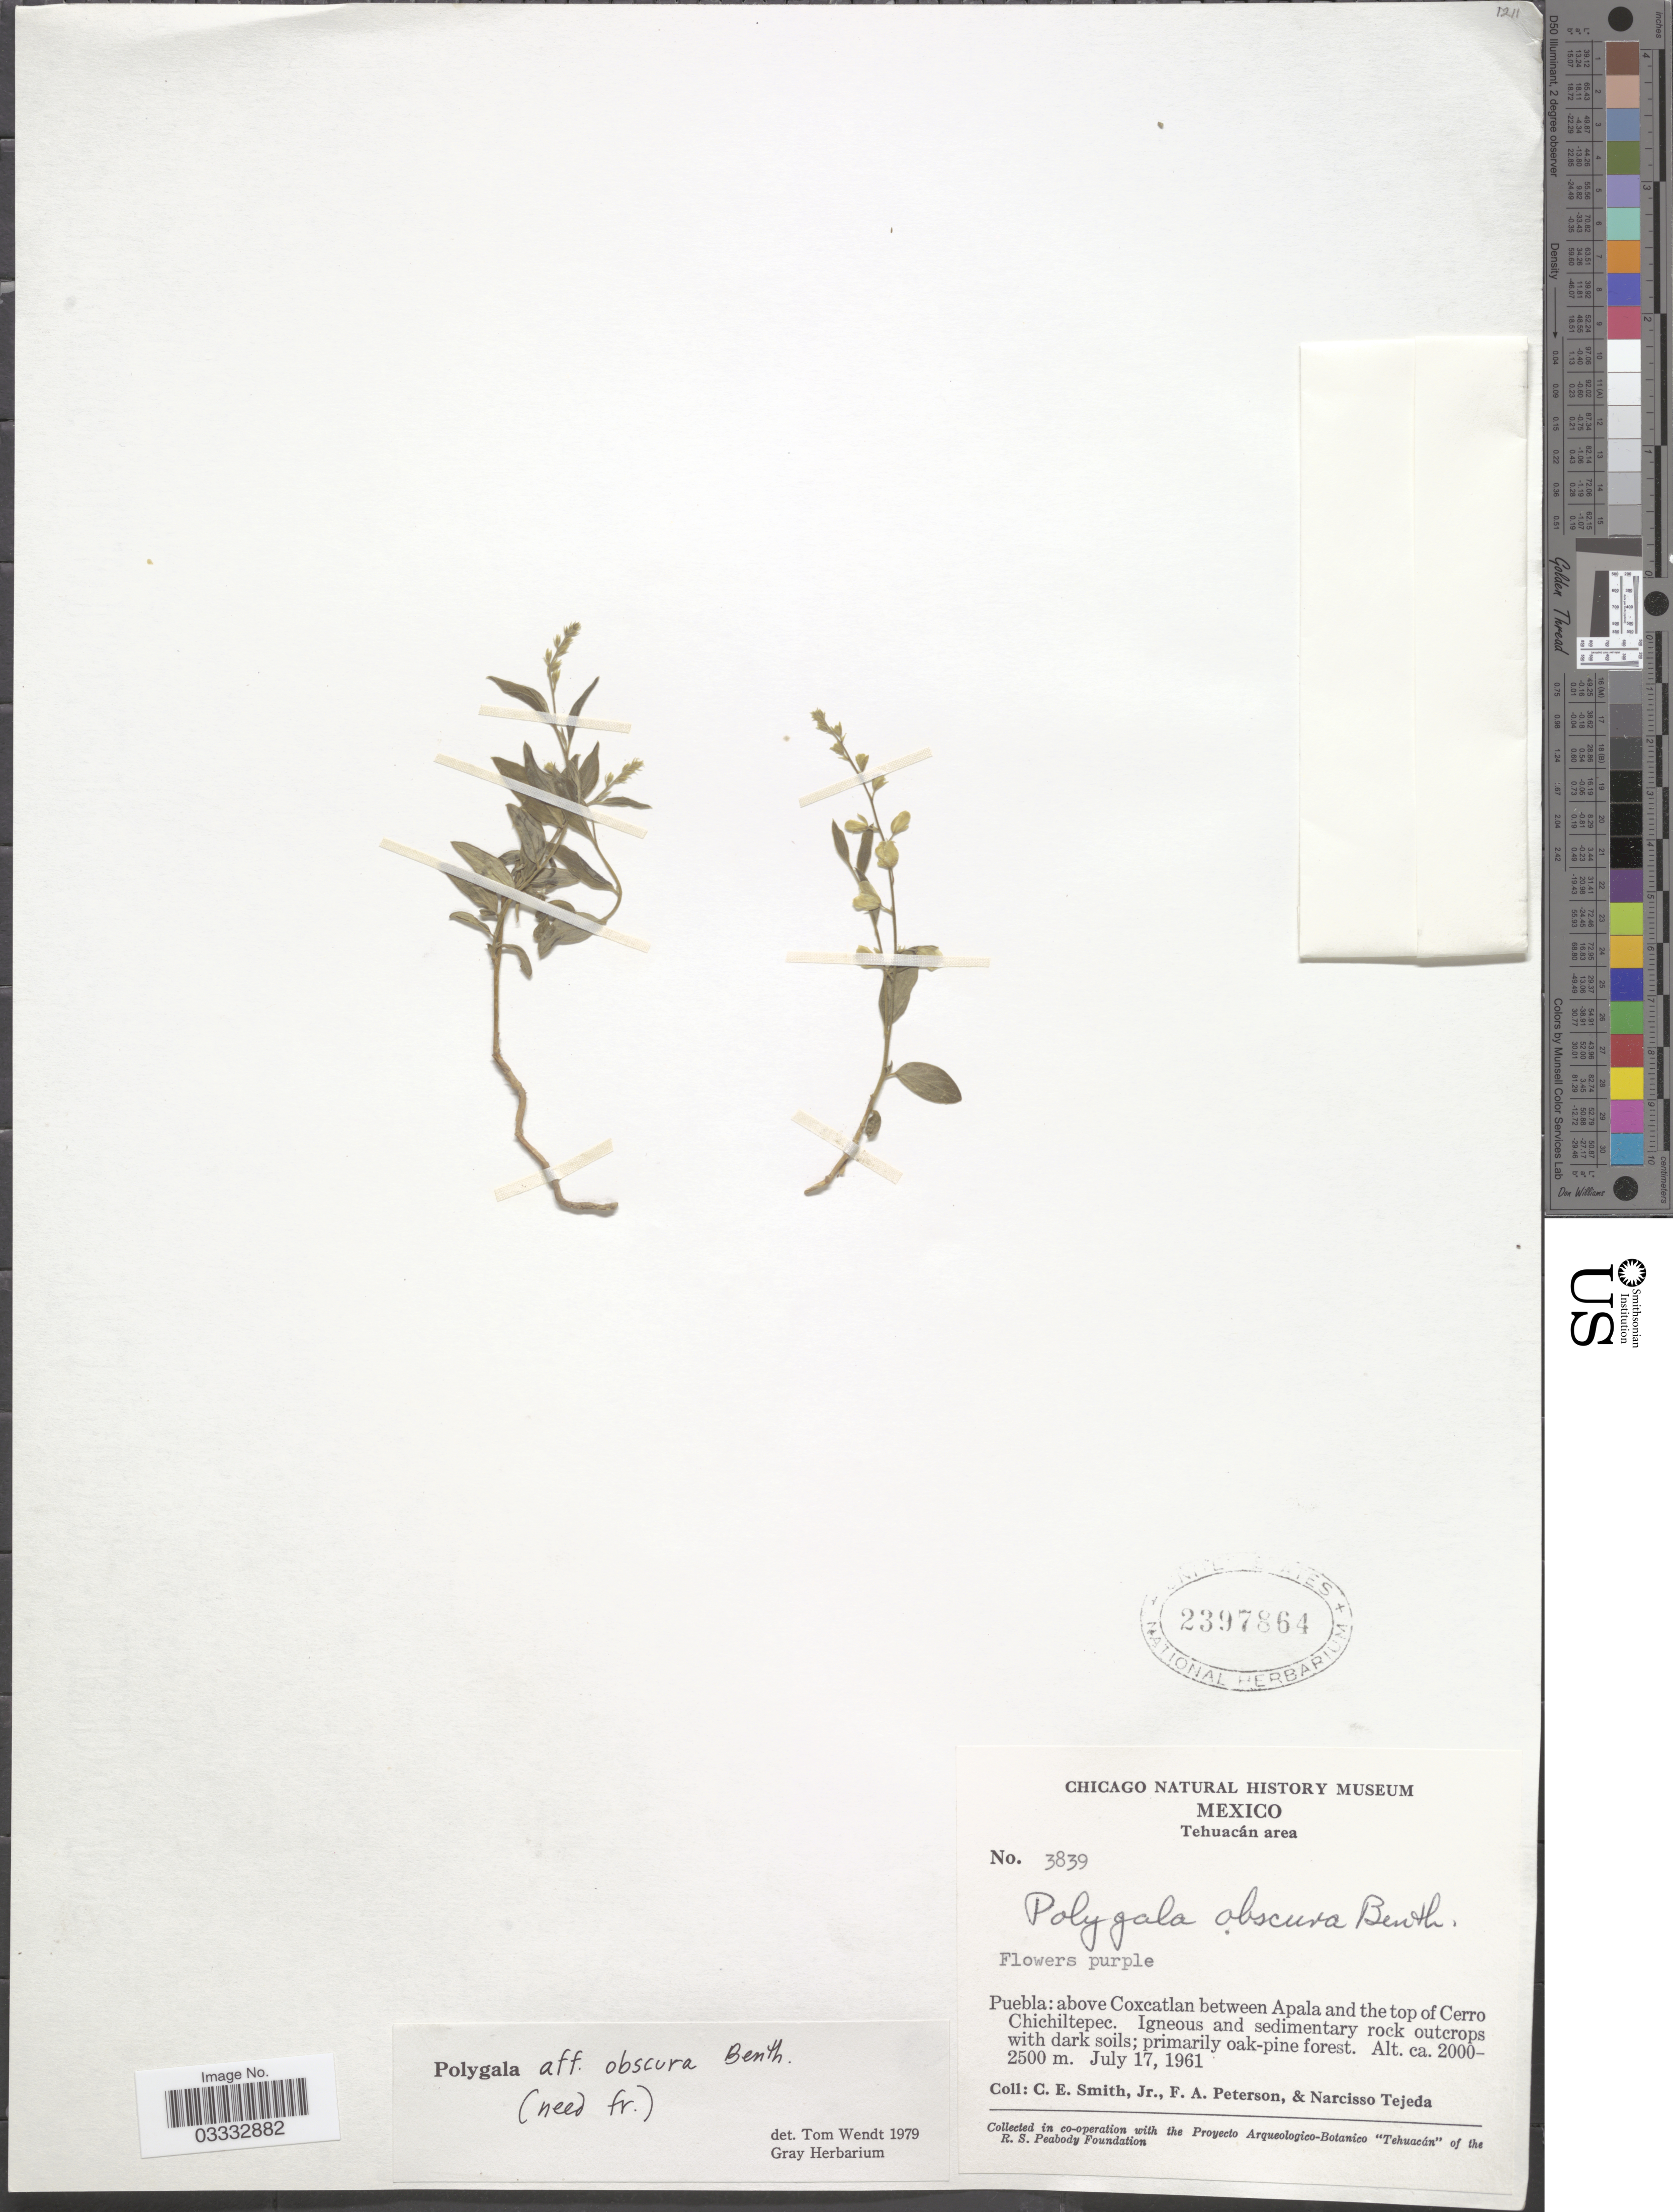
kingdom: Plantae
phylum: Tracheophyta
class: Magnoliopsida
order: Fabales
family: Polygalaceae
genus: Hebecarpa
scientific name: Hebecarpa obscura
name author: (Benth.) J.R. Abbott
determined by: Strong, Mark T., (BOT), Smithsonian Institution - National Museum of Natural History (UNITED STATES)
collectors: C. E. Smith Jr., F. A. Peterson & N. Tejeda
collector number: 3839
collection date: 1961-07-17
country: Mexico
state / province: Puebla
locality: Tehuacán area. Above Coxcatlan between Apala and the top of Cerro Chichiltepec.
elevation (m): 2000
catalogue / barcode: US 2397864